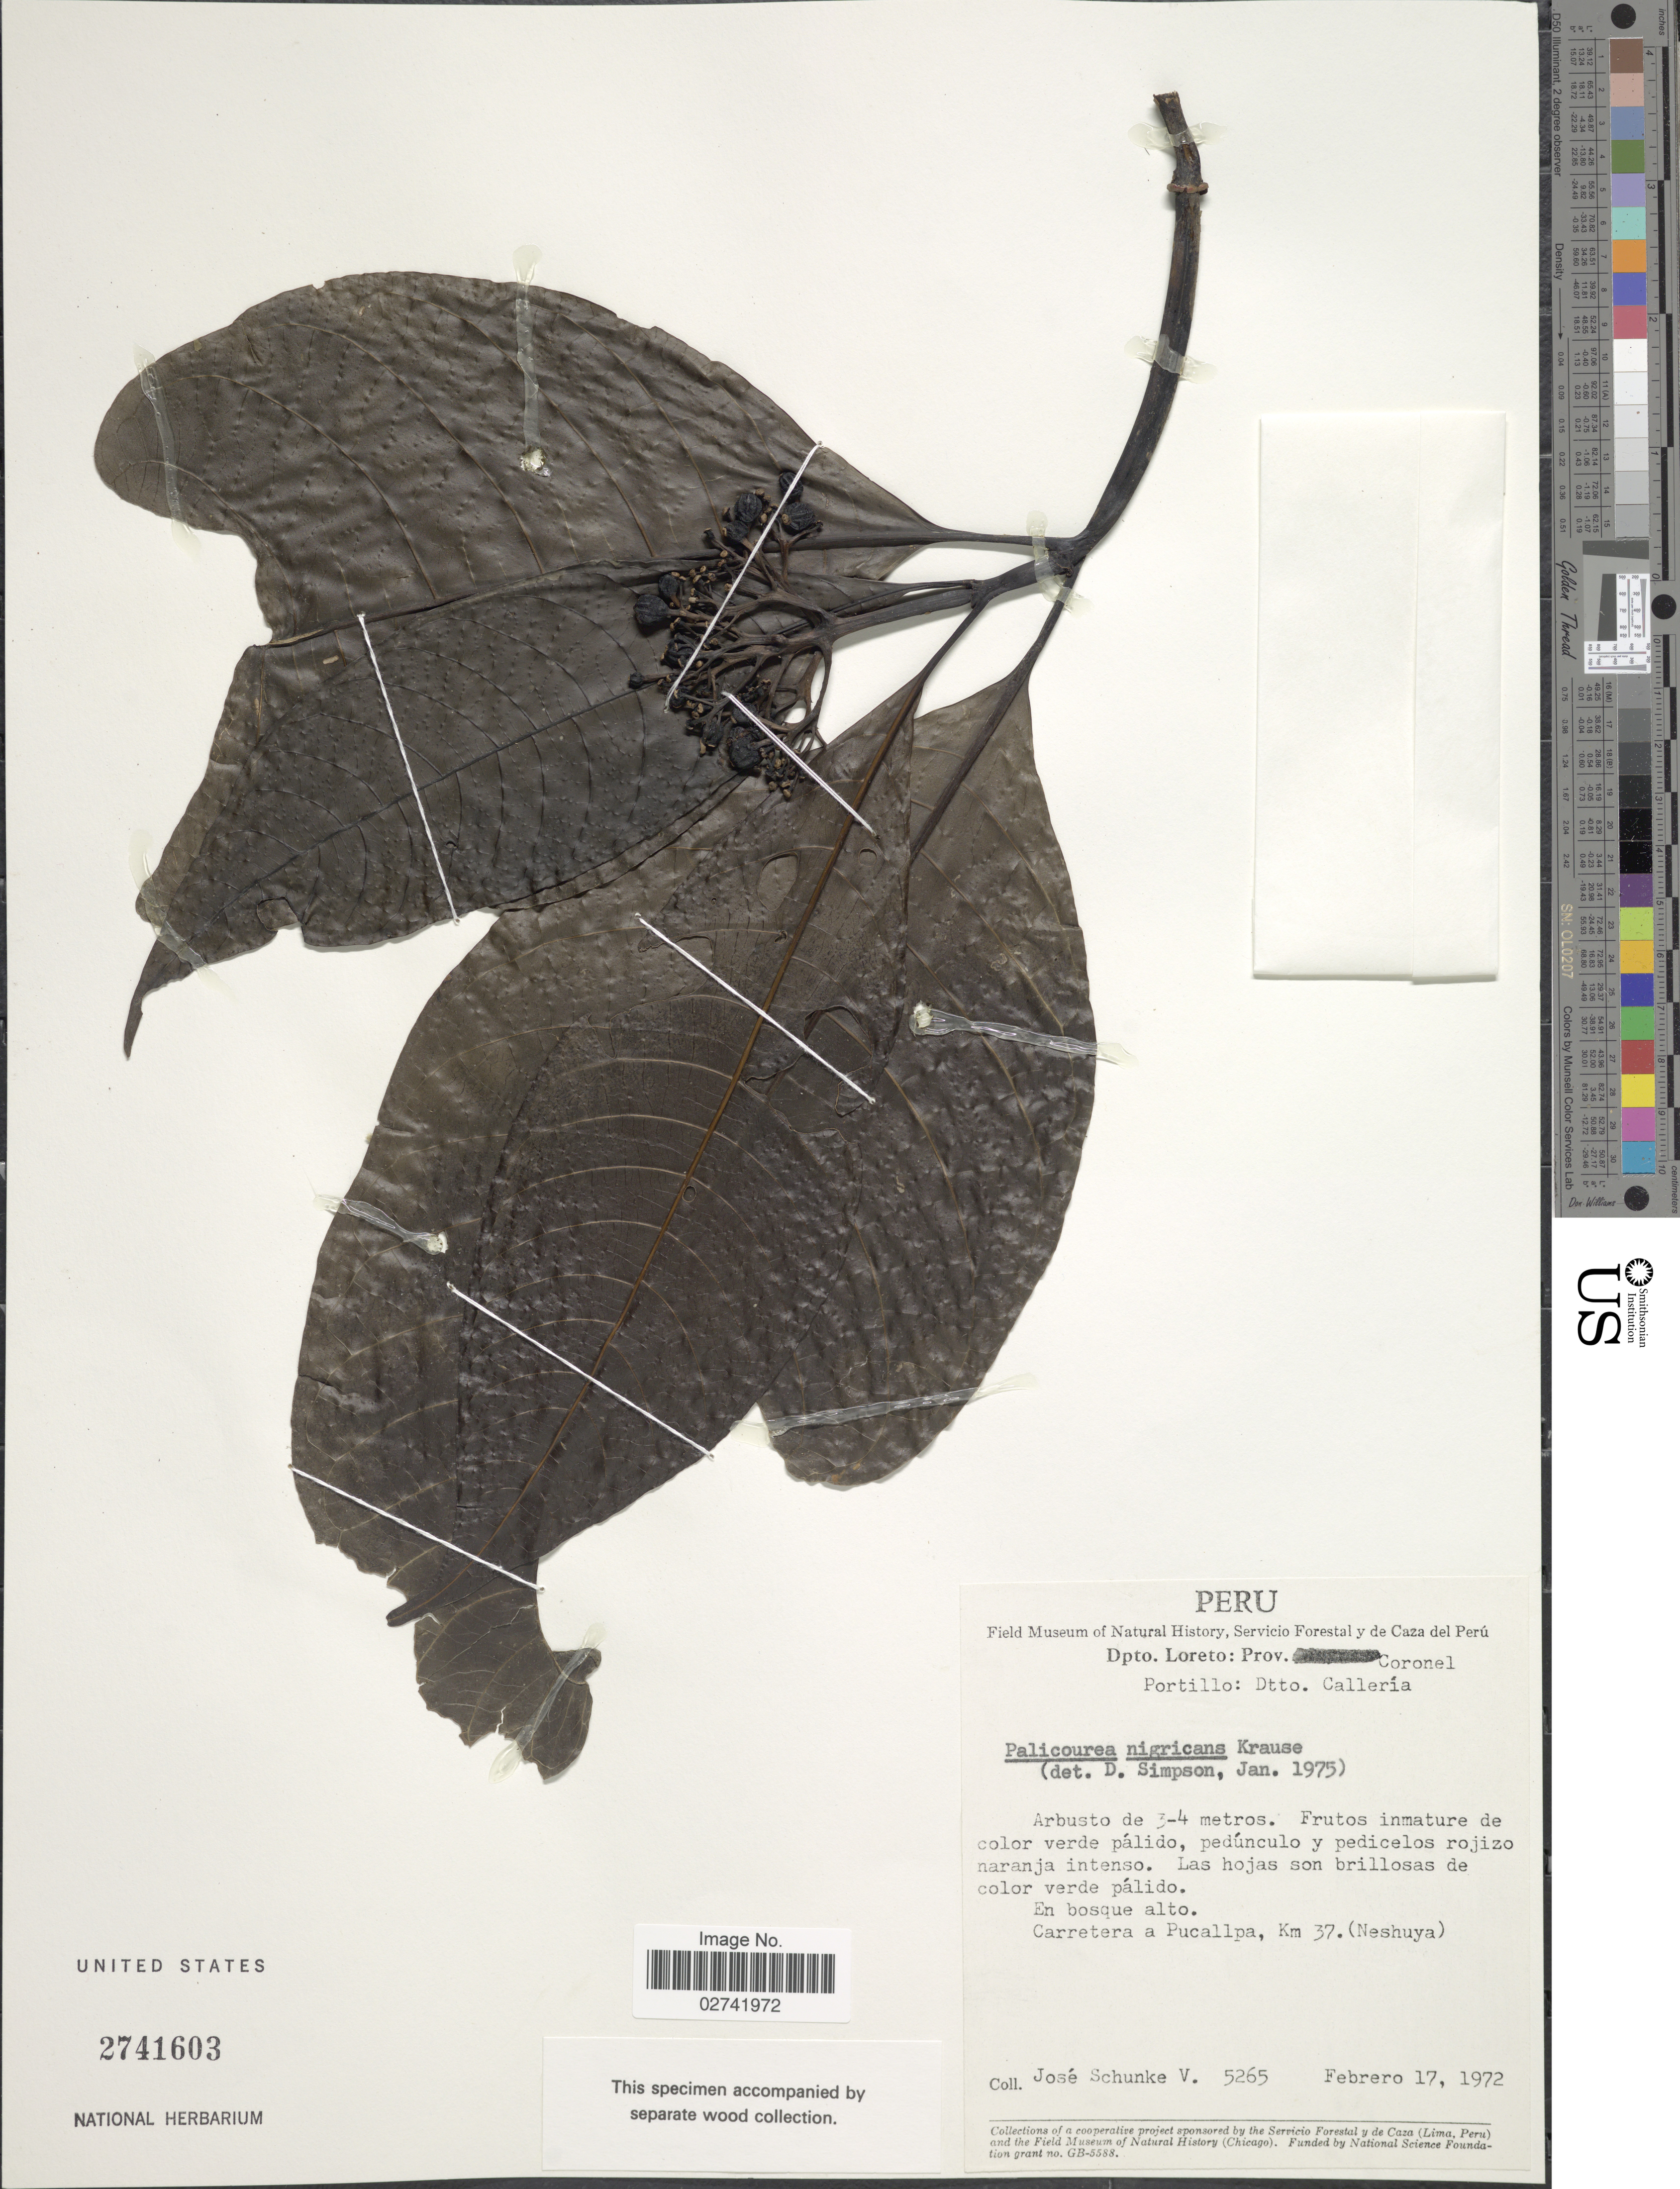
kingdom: Plantae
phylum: Tracheophyta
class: Magnoliopsida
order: Gentianales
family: Rubiaceae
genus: Palicourea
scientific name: Palicourea nigricans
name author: Krause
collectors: J. Schunke Vigo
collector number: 5265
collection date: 1972-02-17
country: Peru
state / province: Loreto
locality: Prov. Coronel Portillo; Dtto. Calleria. Carretera a Pucallpa, Km 37. (Neshuya)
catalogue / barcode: US 2741603